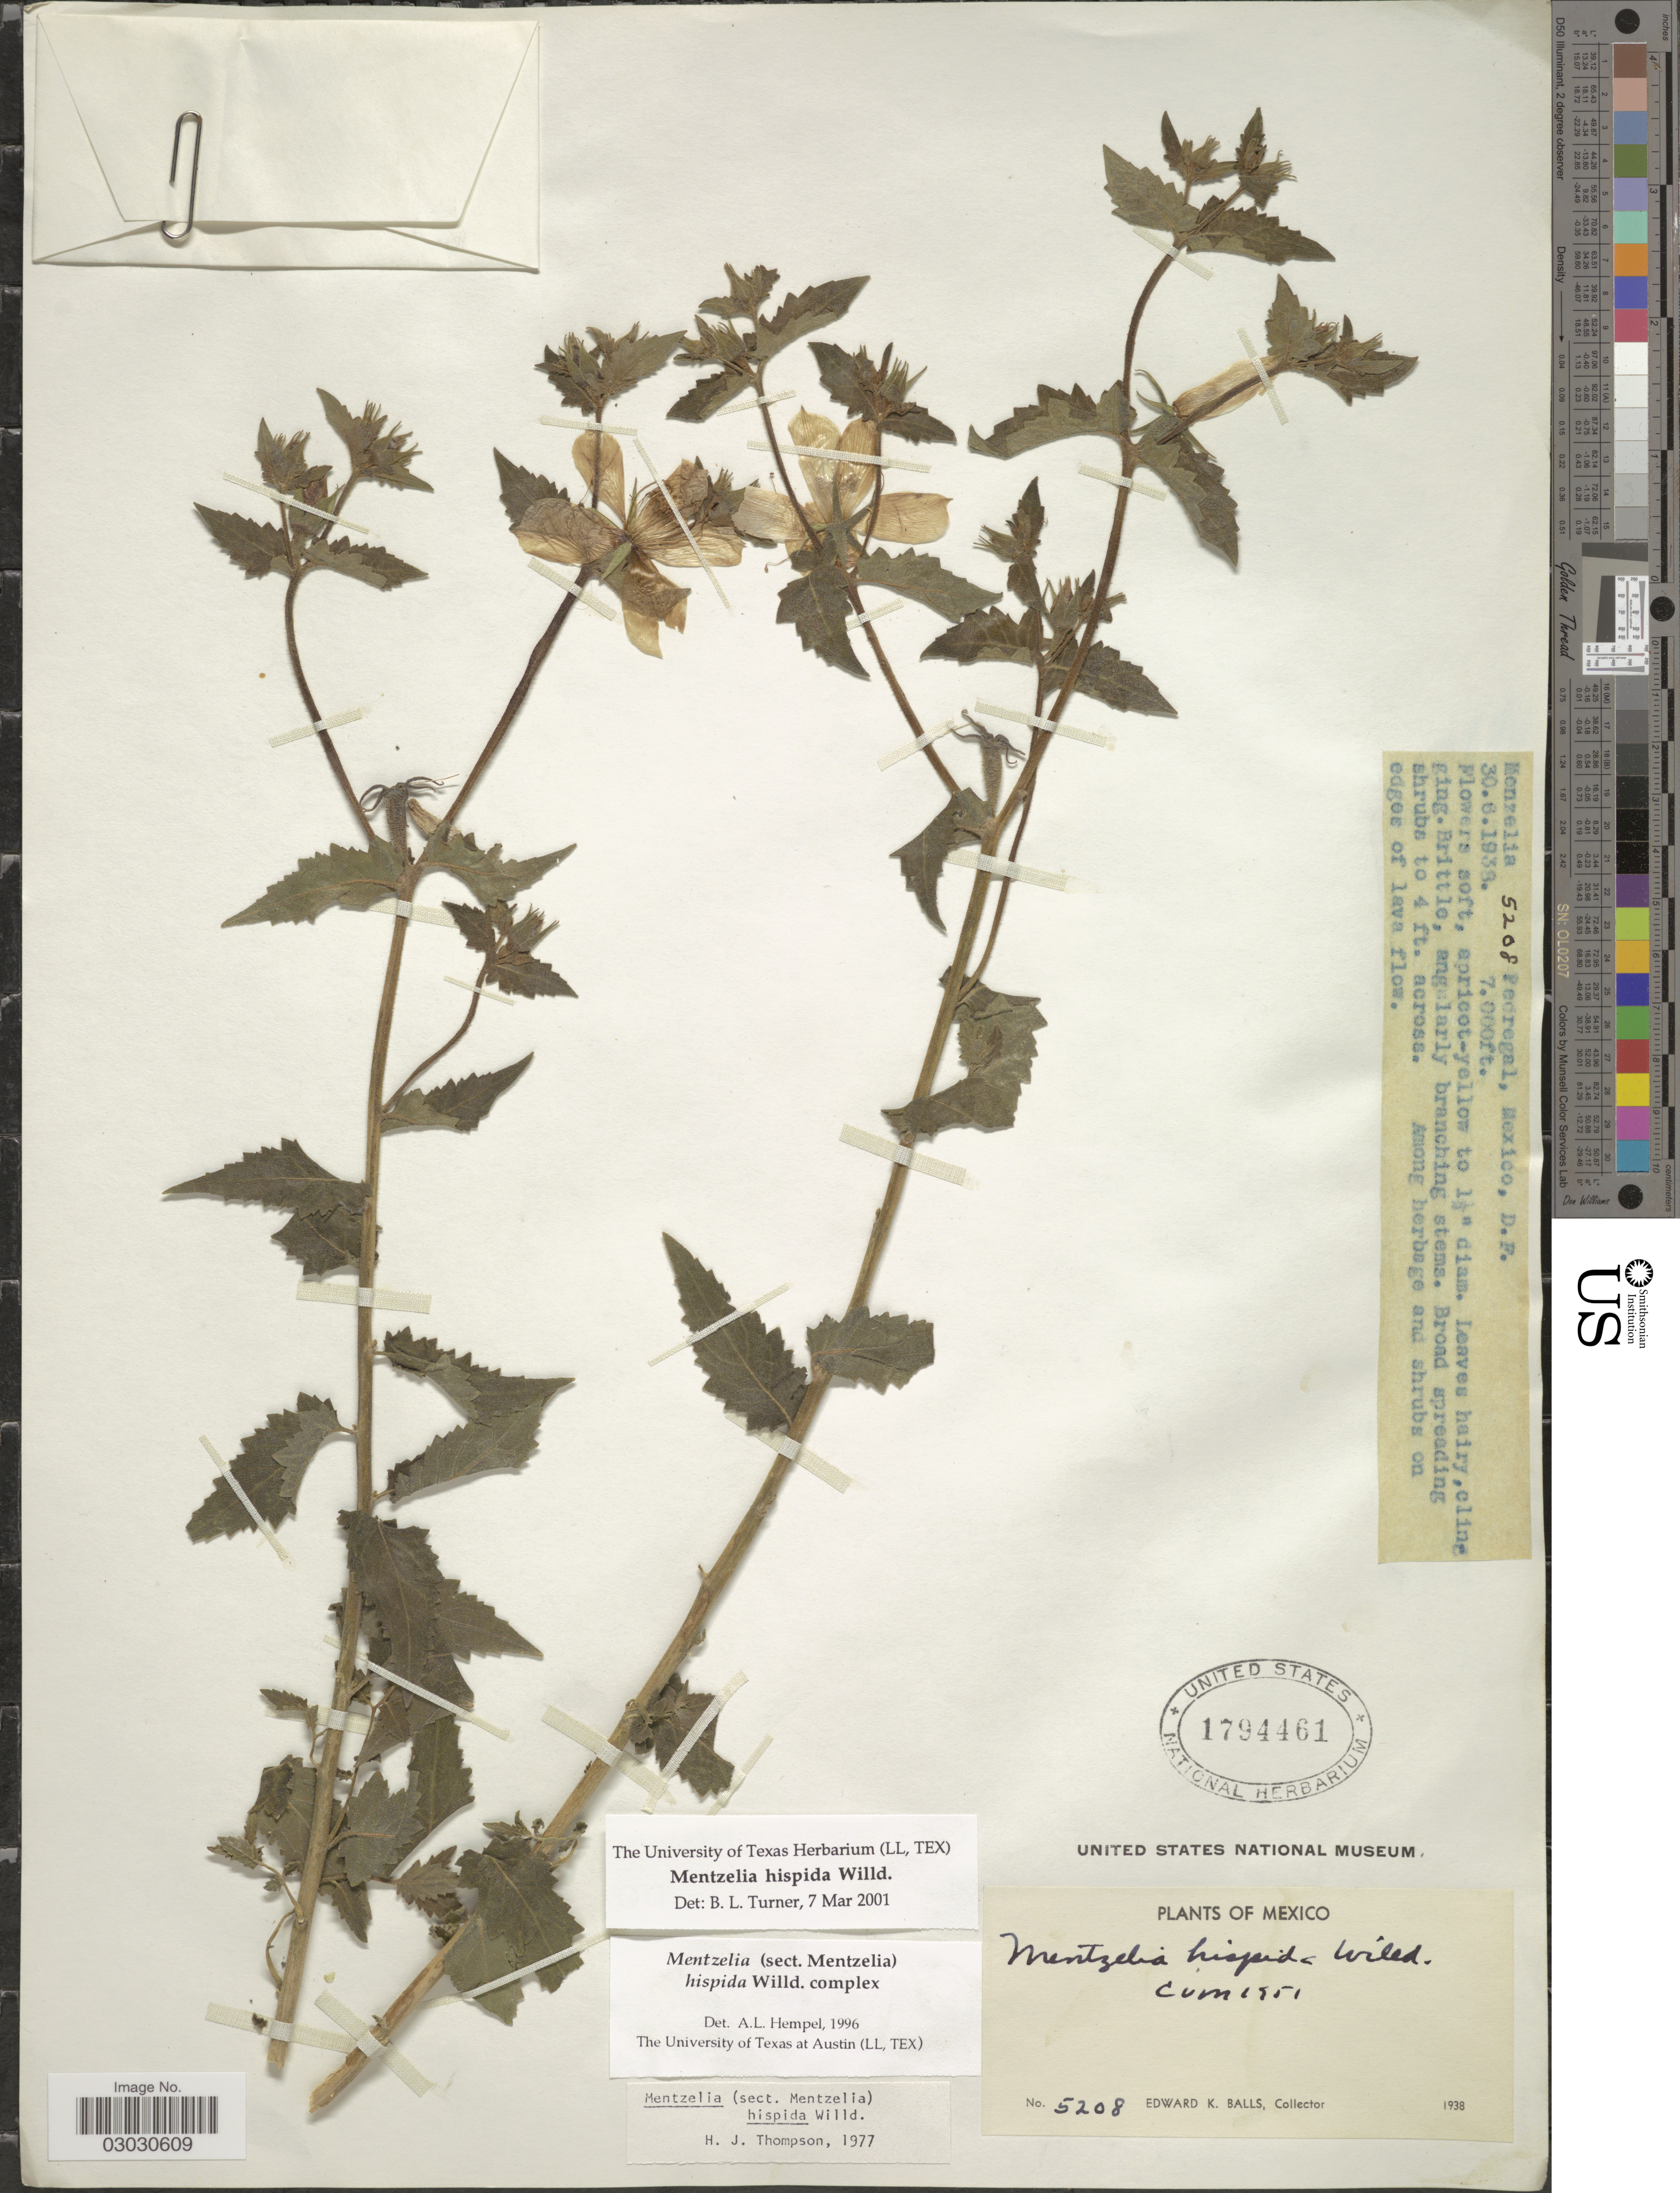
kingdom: Plantae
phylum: Tracheophyta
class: Magnoliopsida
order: Cornales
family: Loasaceae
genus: Mentzelia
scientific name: Mentzelia hispida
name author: Willd.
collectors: E. K. Balls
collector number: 5208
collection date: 1938-06-30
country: Mexico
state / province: Distrito Federal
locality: Pedregal, D. F.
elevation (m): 2134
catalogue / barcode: US 1794461